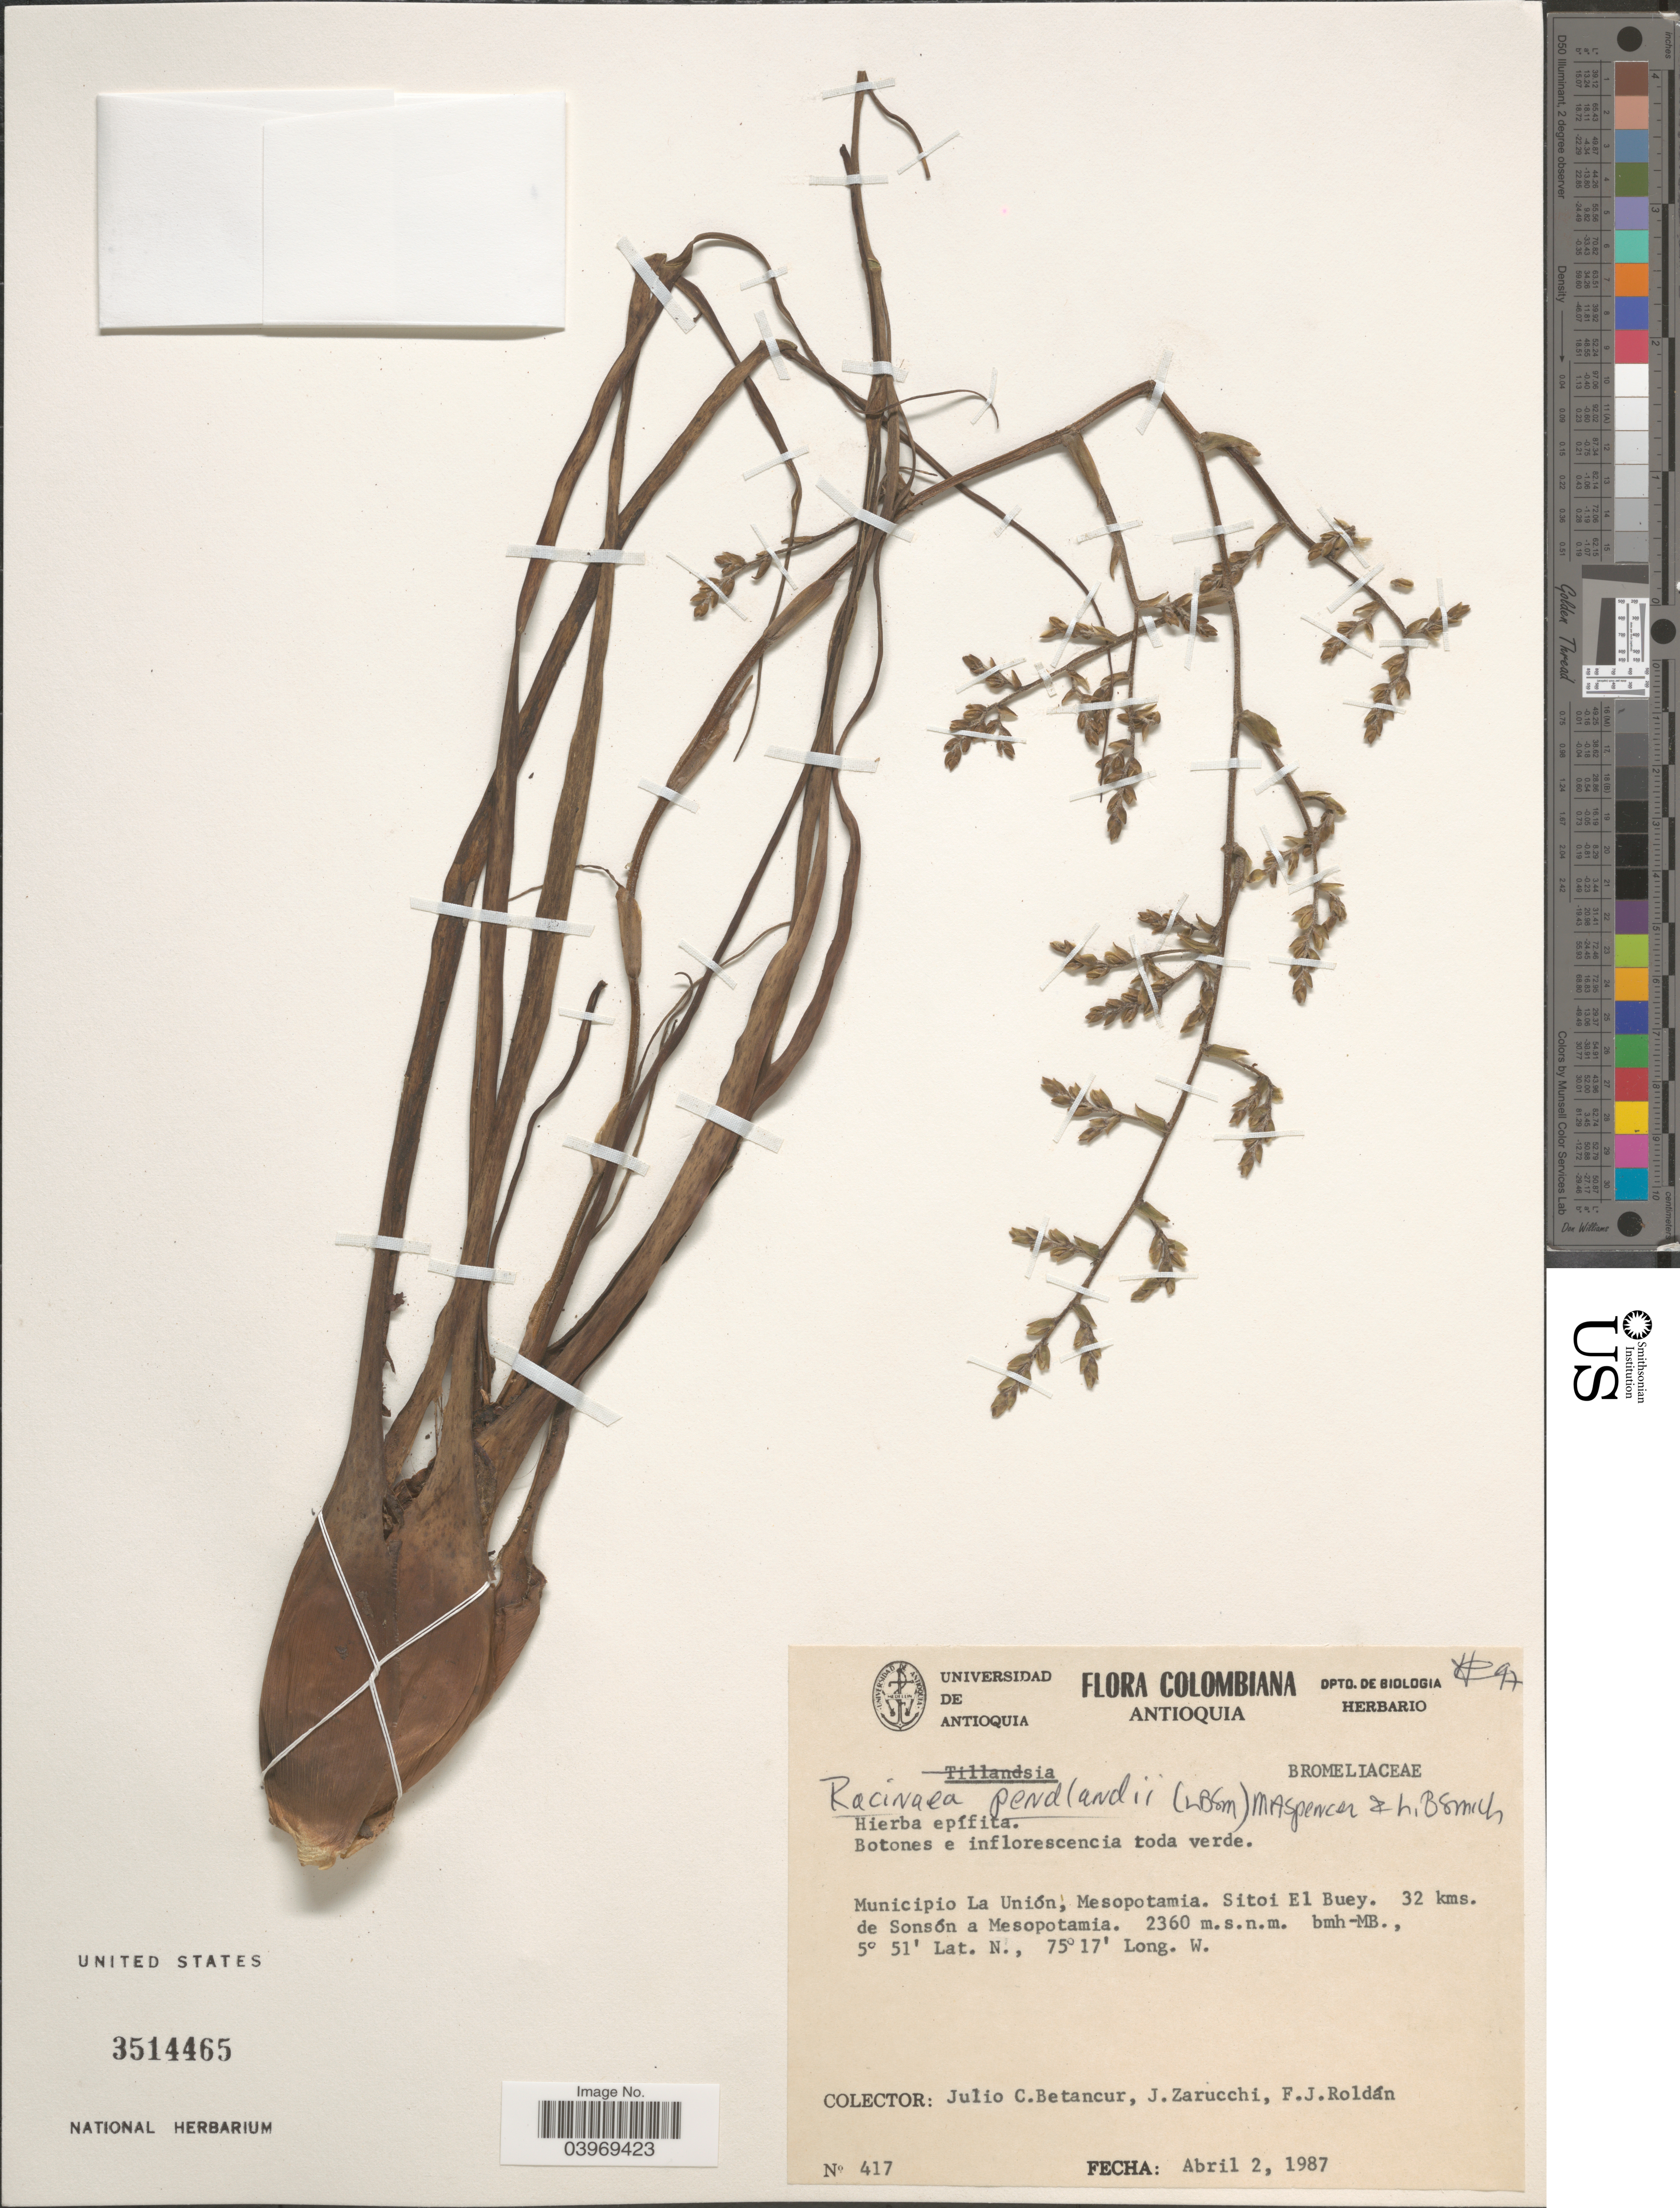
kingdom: Plantae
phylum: Tracheophyta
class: Liliopsida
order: Poales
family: Bromeliaceae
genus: Racinaea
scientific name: Racinaea penlandii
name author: (L.B. Sm.) M.A. Spencer & L.B. Sm.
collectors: J. C. Betancur, J. L. Zarucchi & F. J. Roldán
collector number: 417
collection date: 1987-04-02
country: Colombia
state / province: Antioquia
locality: Municipio La Unión, Mesopotamia, Sitoi El Buey. 32 kms. de Sonsón a Mesopotamia.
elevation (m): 2360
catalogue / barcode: US 3514465